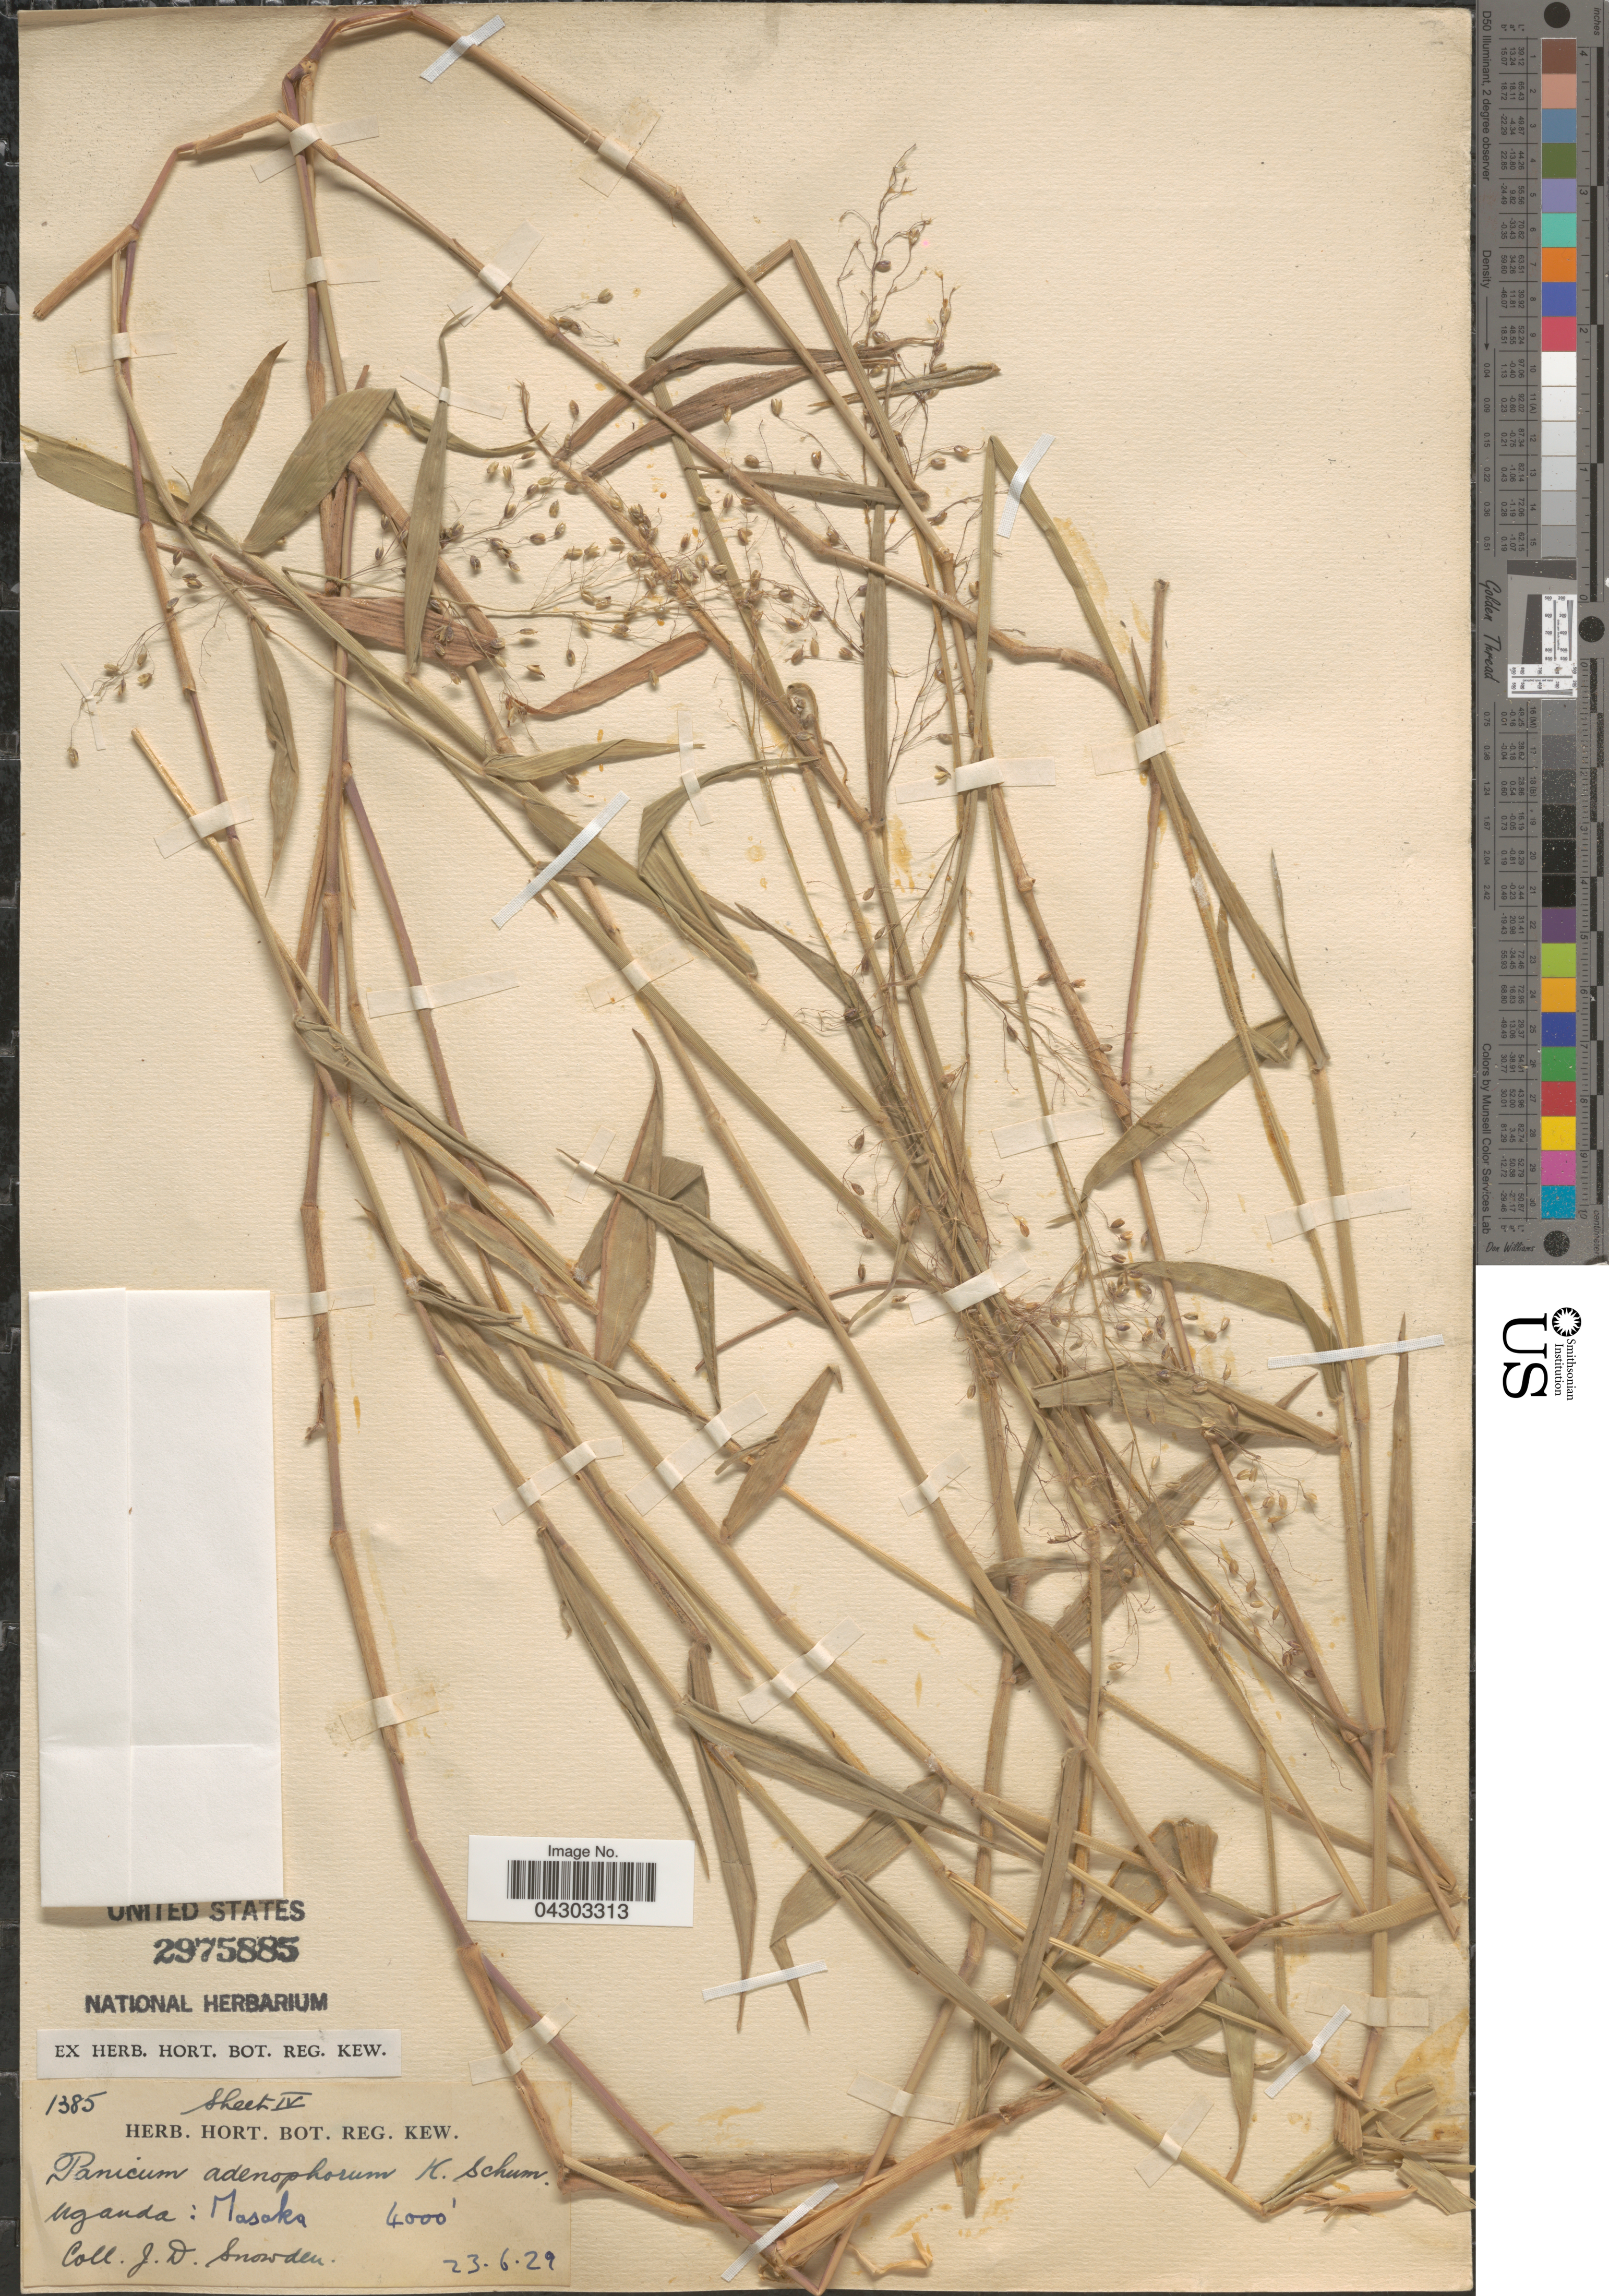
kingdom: Plantae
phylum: Tracheophyta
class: Liliopsida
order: Poales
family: Poaceae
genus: Panicum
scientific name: Panicum adenophorum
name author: K. Schum. in Engl.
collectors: J. Snowden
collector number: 1385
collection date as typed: Transcribed d/m/y: 23/6/29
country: Uganda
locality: Masaka.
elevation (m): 1219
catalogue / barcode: US 2975885